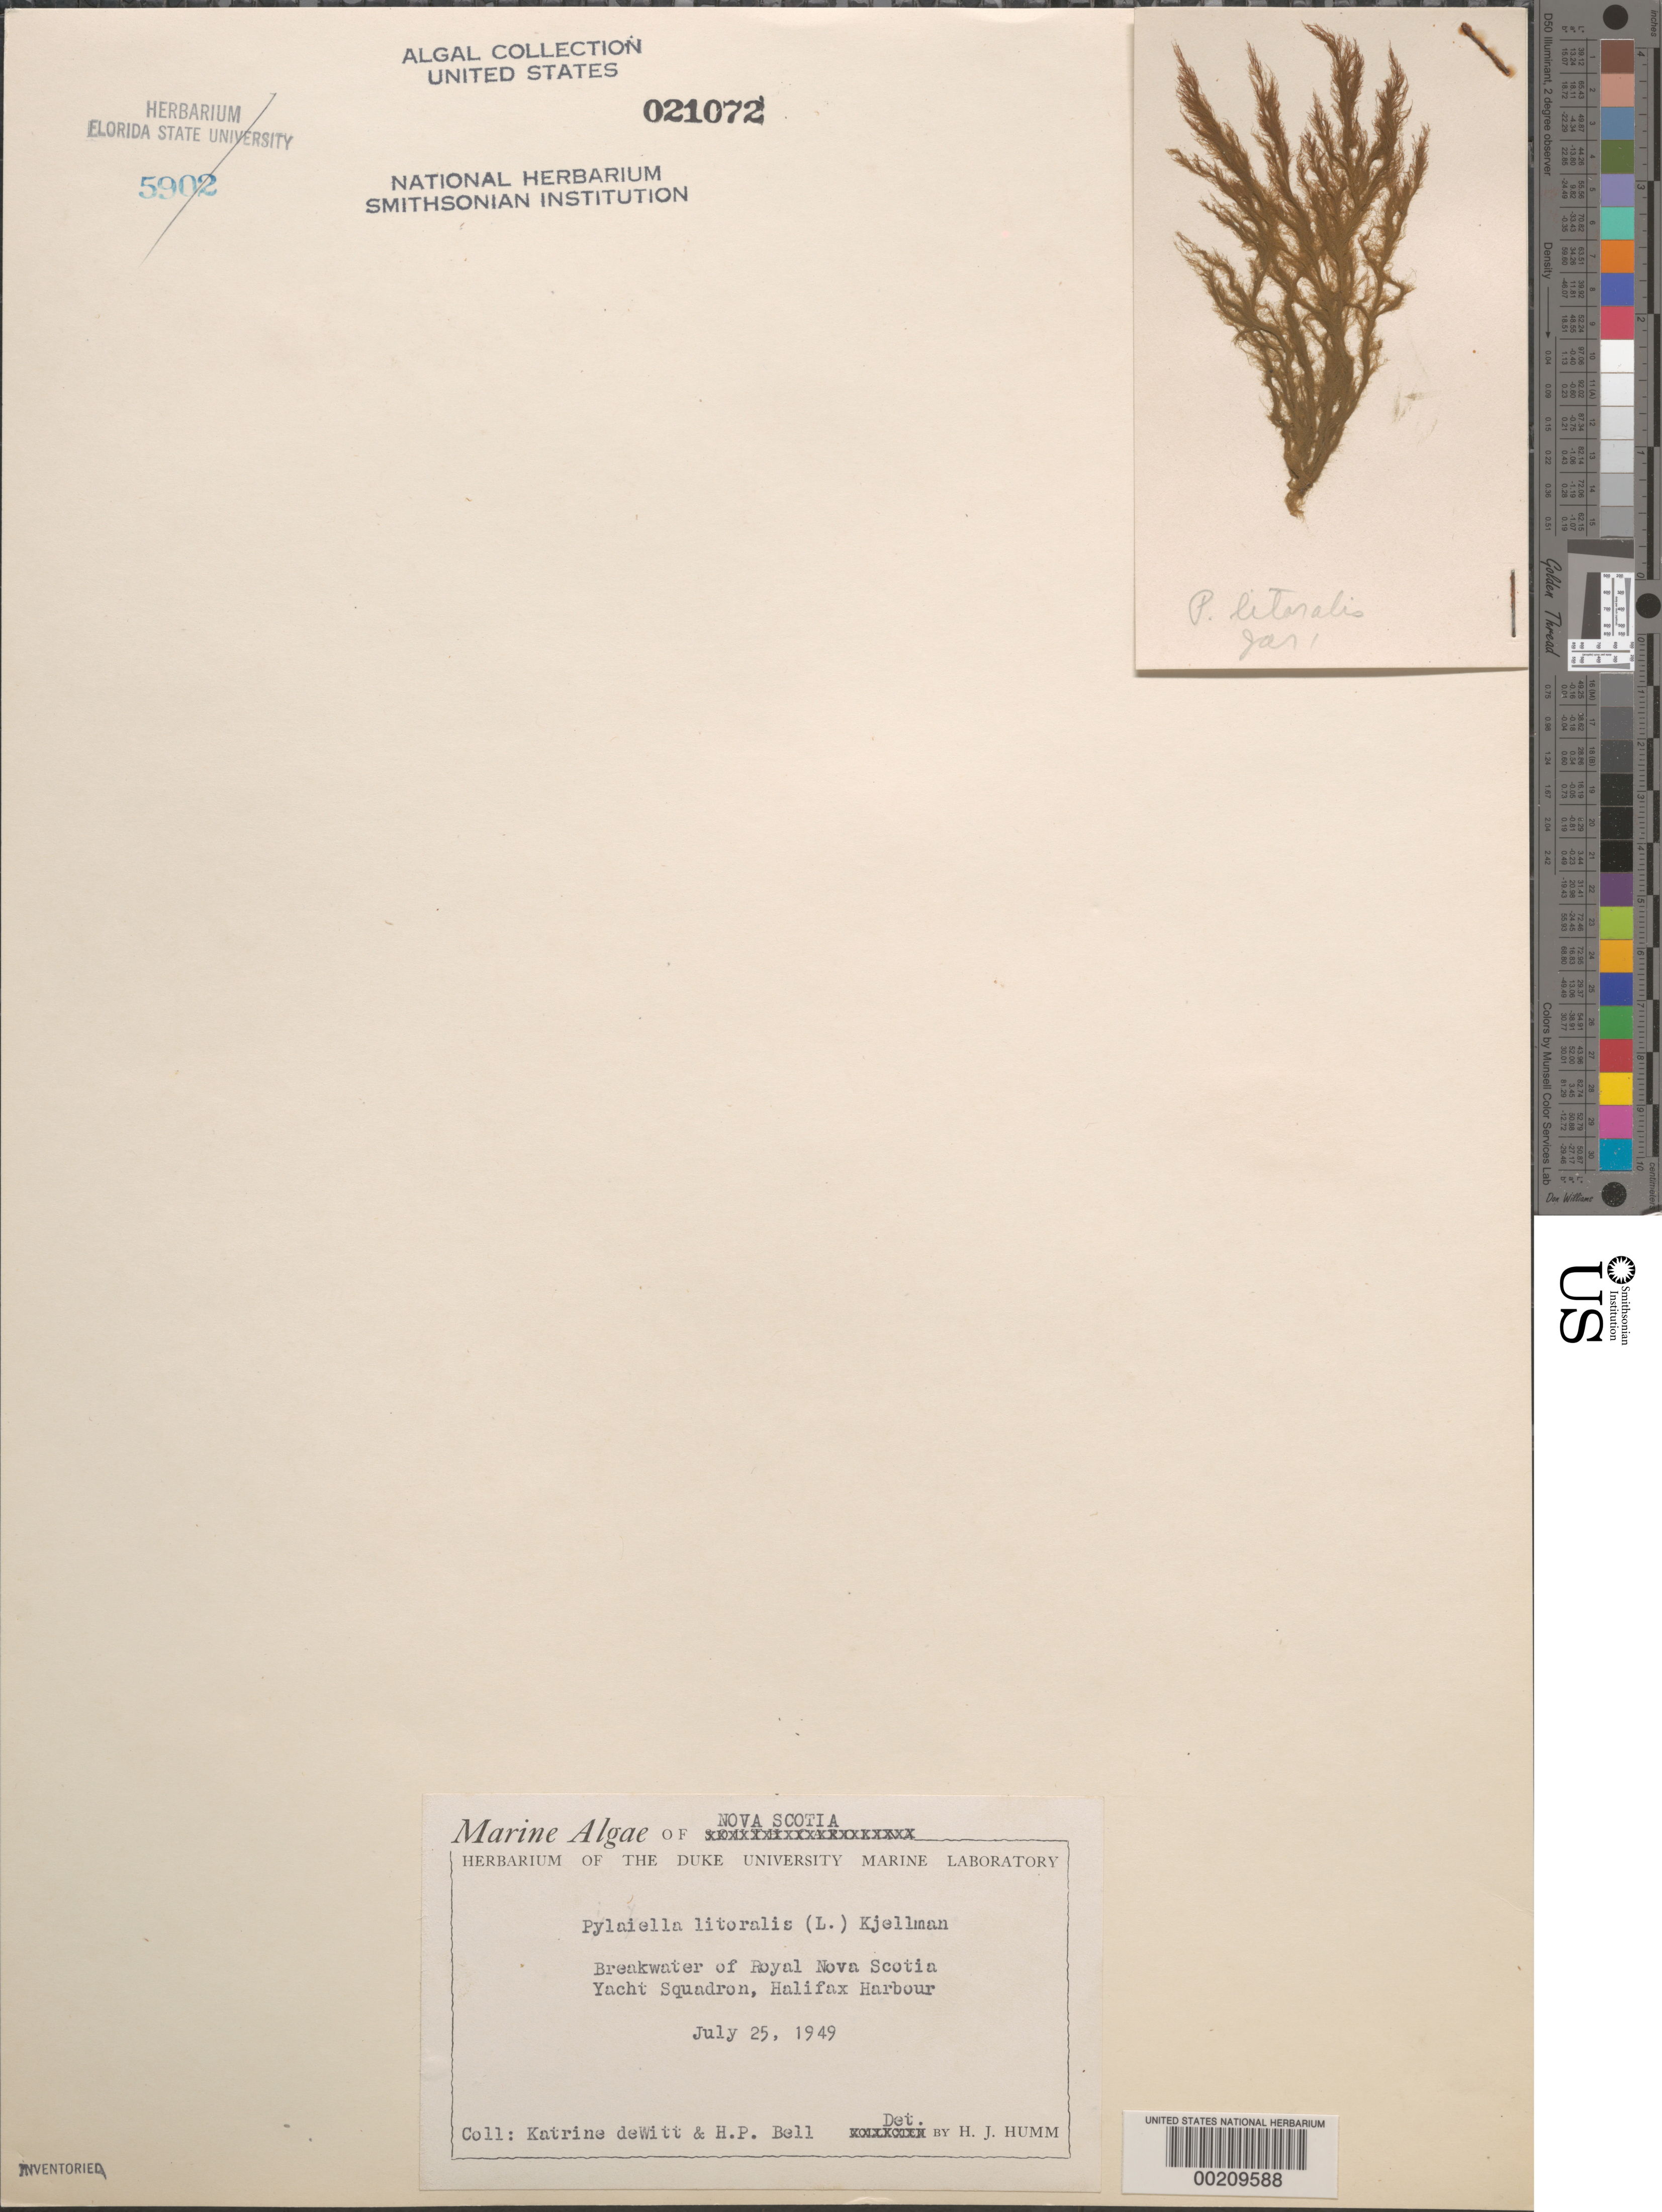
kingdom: Chromista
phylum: Ochrophyta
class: Phaeophyceae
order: Ectocarpales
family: Acinetosporaceae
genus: Pylaiella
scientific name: Pylaiella litoralis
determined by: Humm, Harold J.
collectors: K. deWitt & H. P. Bell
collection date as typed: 25 Jul 1949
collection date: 1949-07-25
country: Canada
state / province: Nova Scotia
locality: Royal nova scotia yacht squadron breakwater, halifax harbor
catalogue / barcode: US 21072